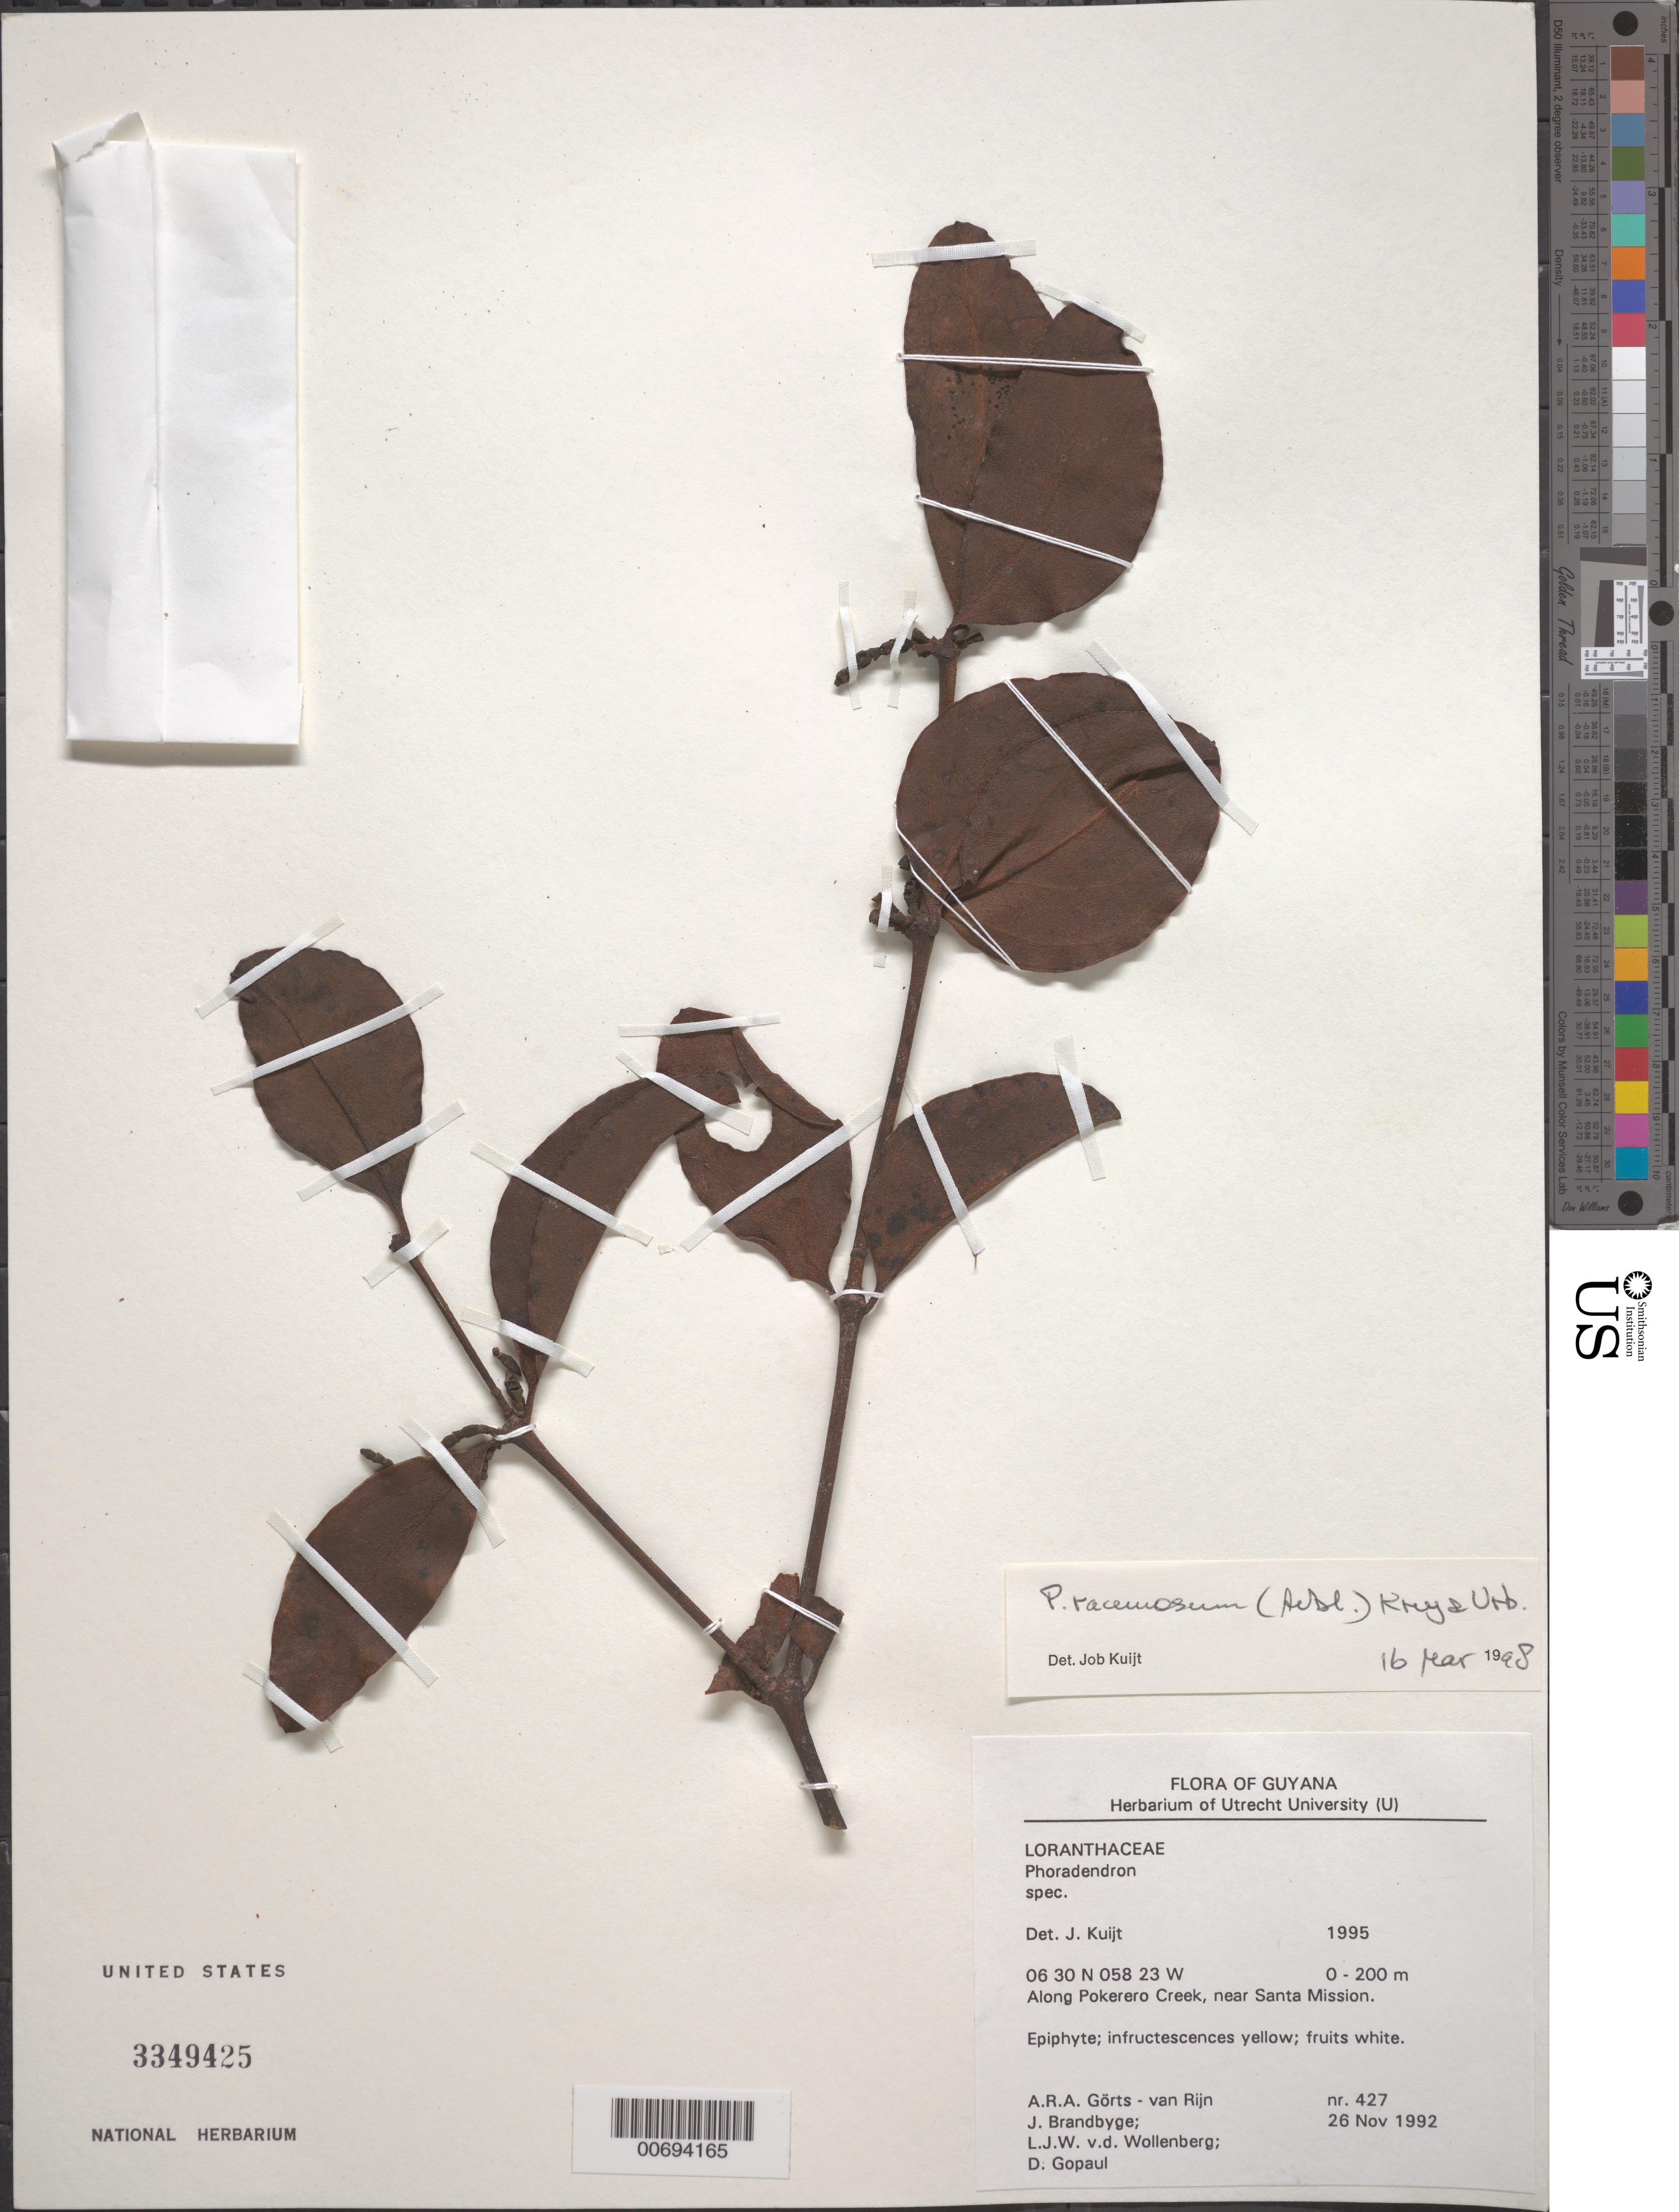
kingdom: Plantae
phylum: Tracheophyta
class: Magnoliopsida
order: Santalales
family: Viscaceae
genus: Phoradendron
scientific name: Phoradendron racemosum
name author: (Aubl.) Krug & Urb.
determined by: Kuijt, Job, (CANADA)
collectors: A. .R. A. Görts-van Rijn, J. Brandbyge, L. van der Wollenberg & D. Gopaul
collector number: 427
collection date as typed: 26-Nov-92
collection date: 1992-11-26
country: Guyana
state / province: Demerara-Mahaica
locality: Santa Mission, near, along Pokerero Creek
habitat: Along creek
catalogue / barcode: US 3349425